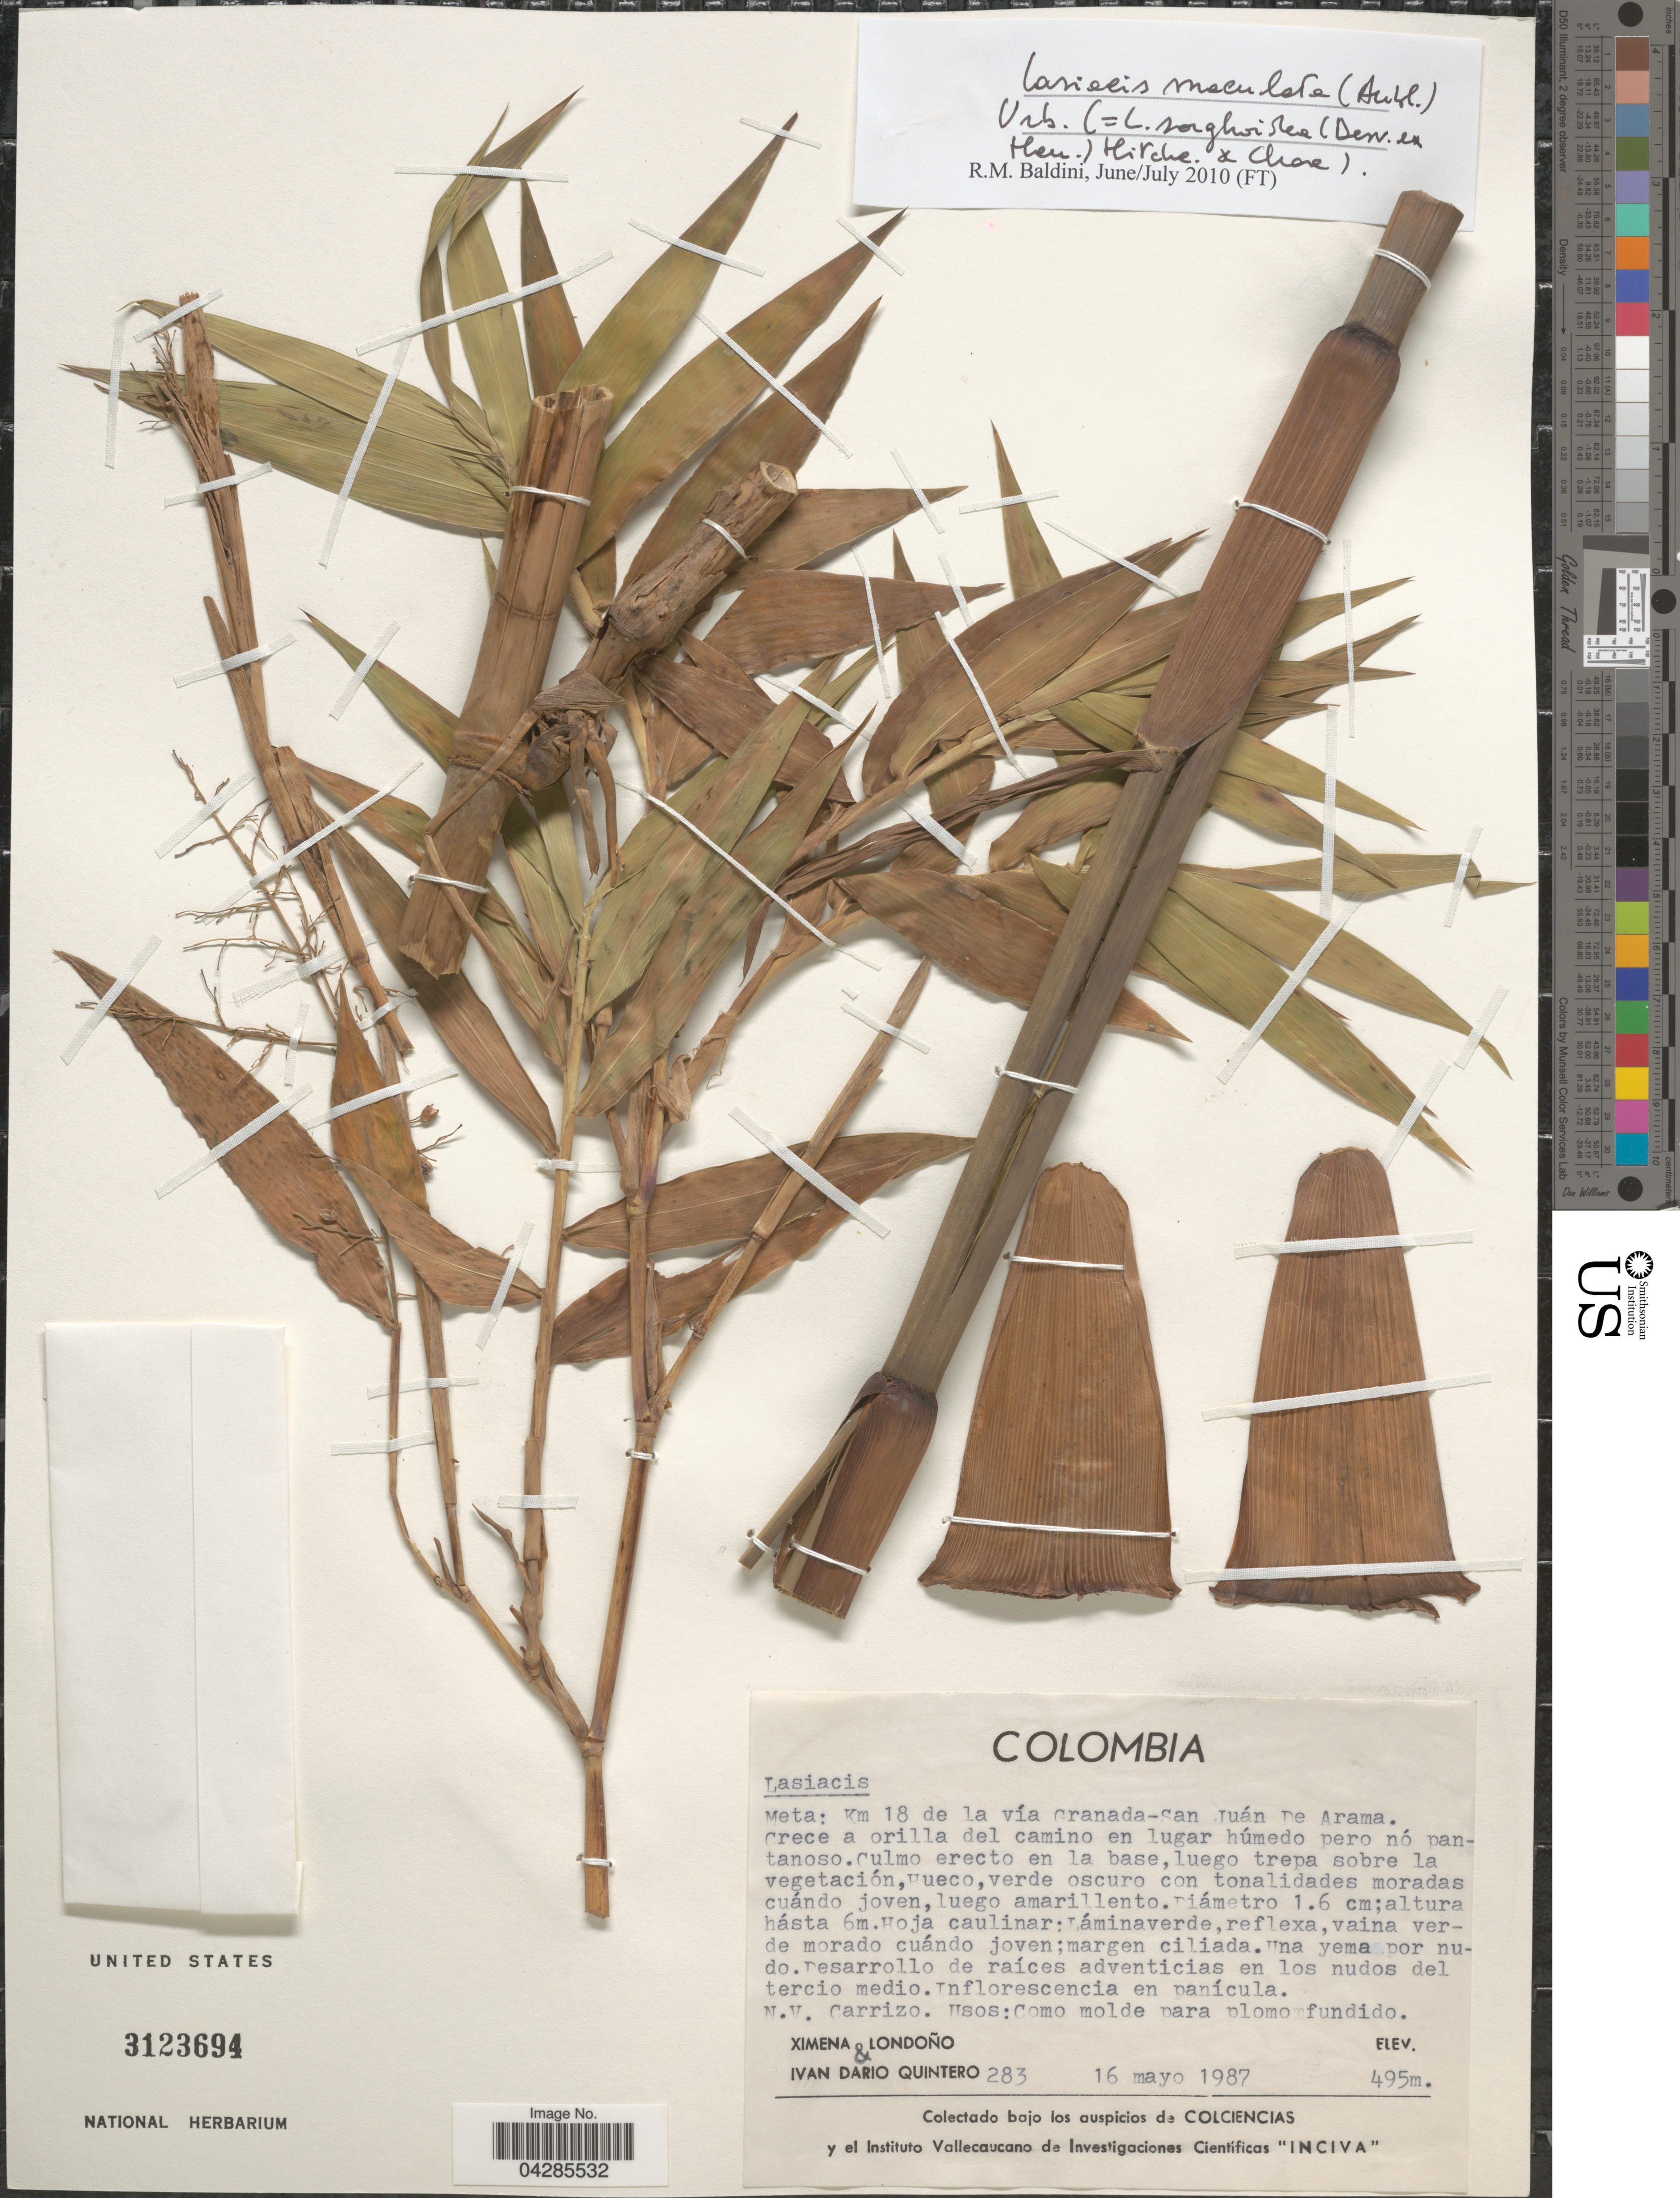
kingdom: Plantae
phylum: Tracheophyta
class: Liliopsida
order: Poales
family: Poaceae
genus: Lasiacis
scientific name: Lasiacis sorghoidea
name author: (Desv. ex Ham.) Hitchc. & Chase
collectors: X. Londoño & I. Quintero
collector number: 283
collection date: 1987-05-16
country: Colombia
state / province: Meta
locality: Km 18 de la vía Granada-San Juán De Arama.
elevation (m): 495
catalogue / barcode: US 3123694